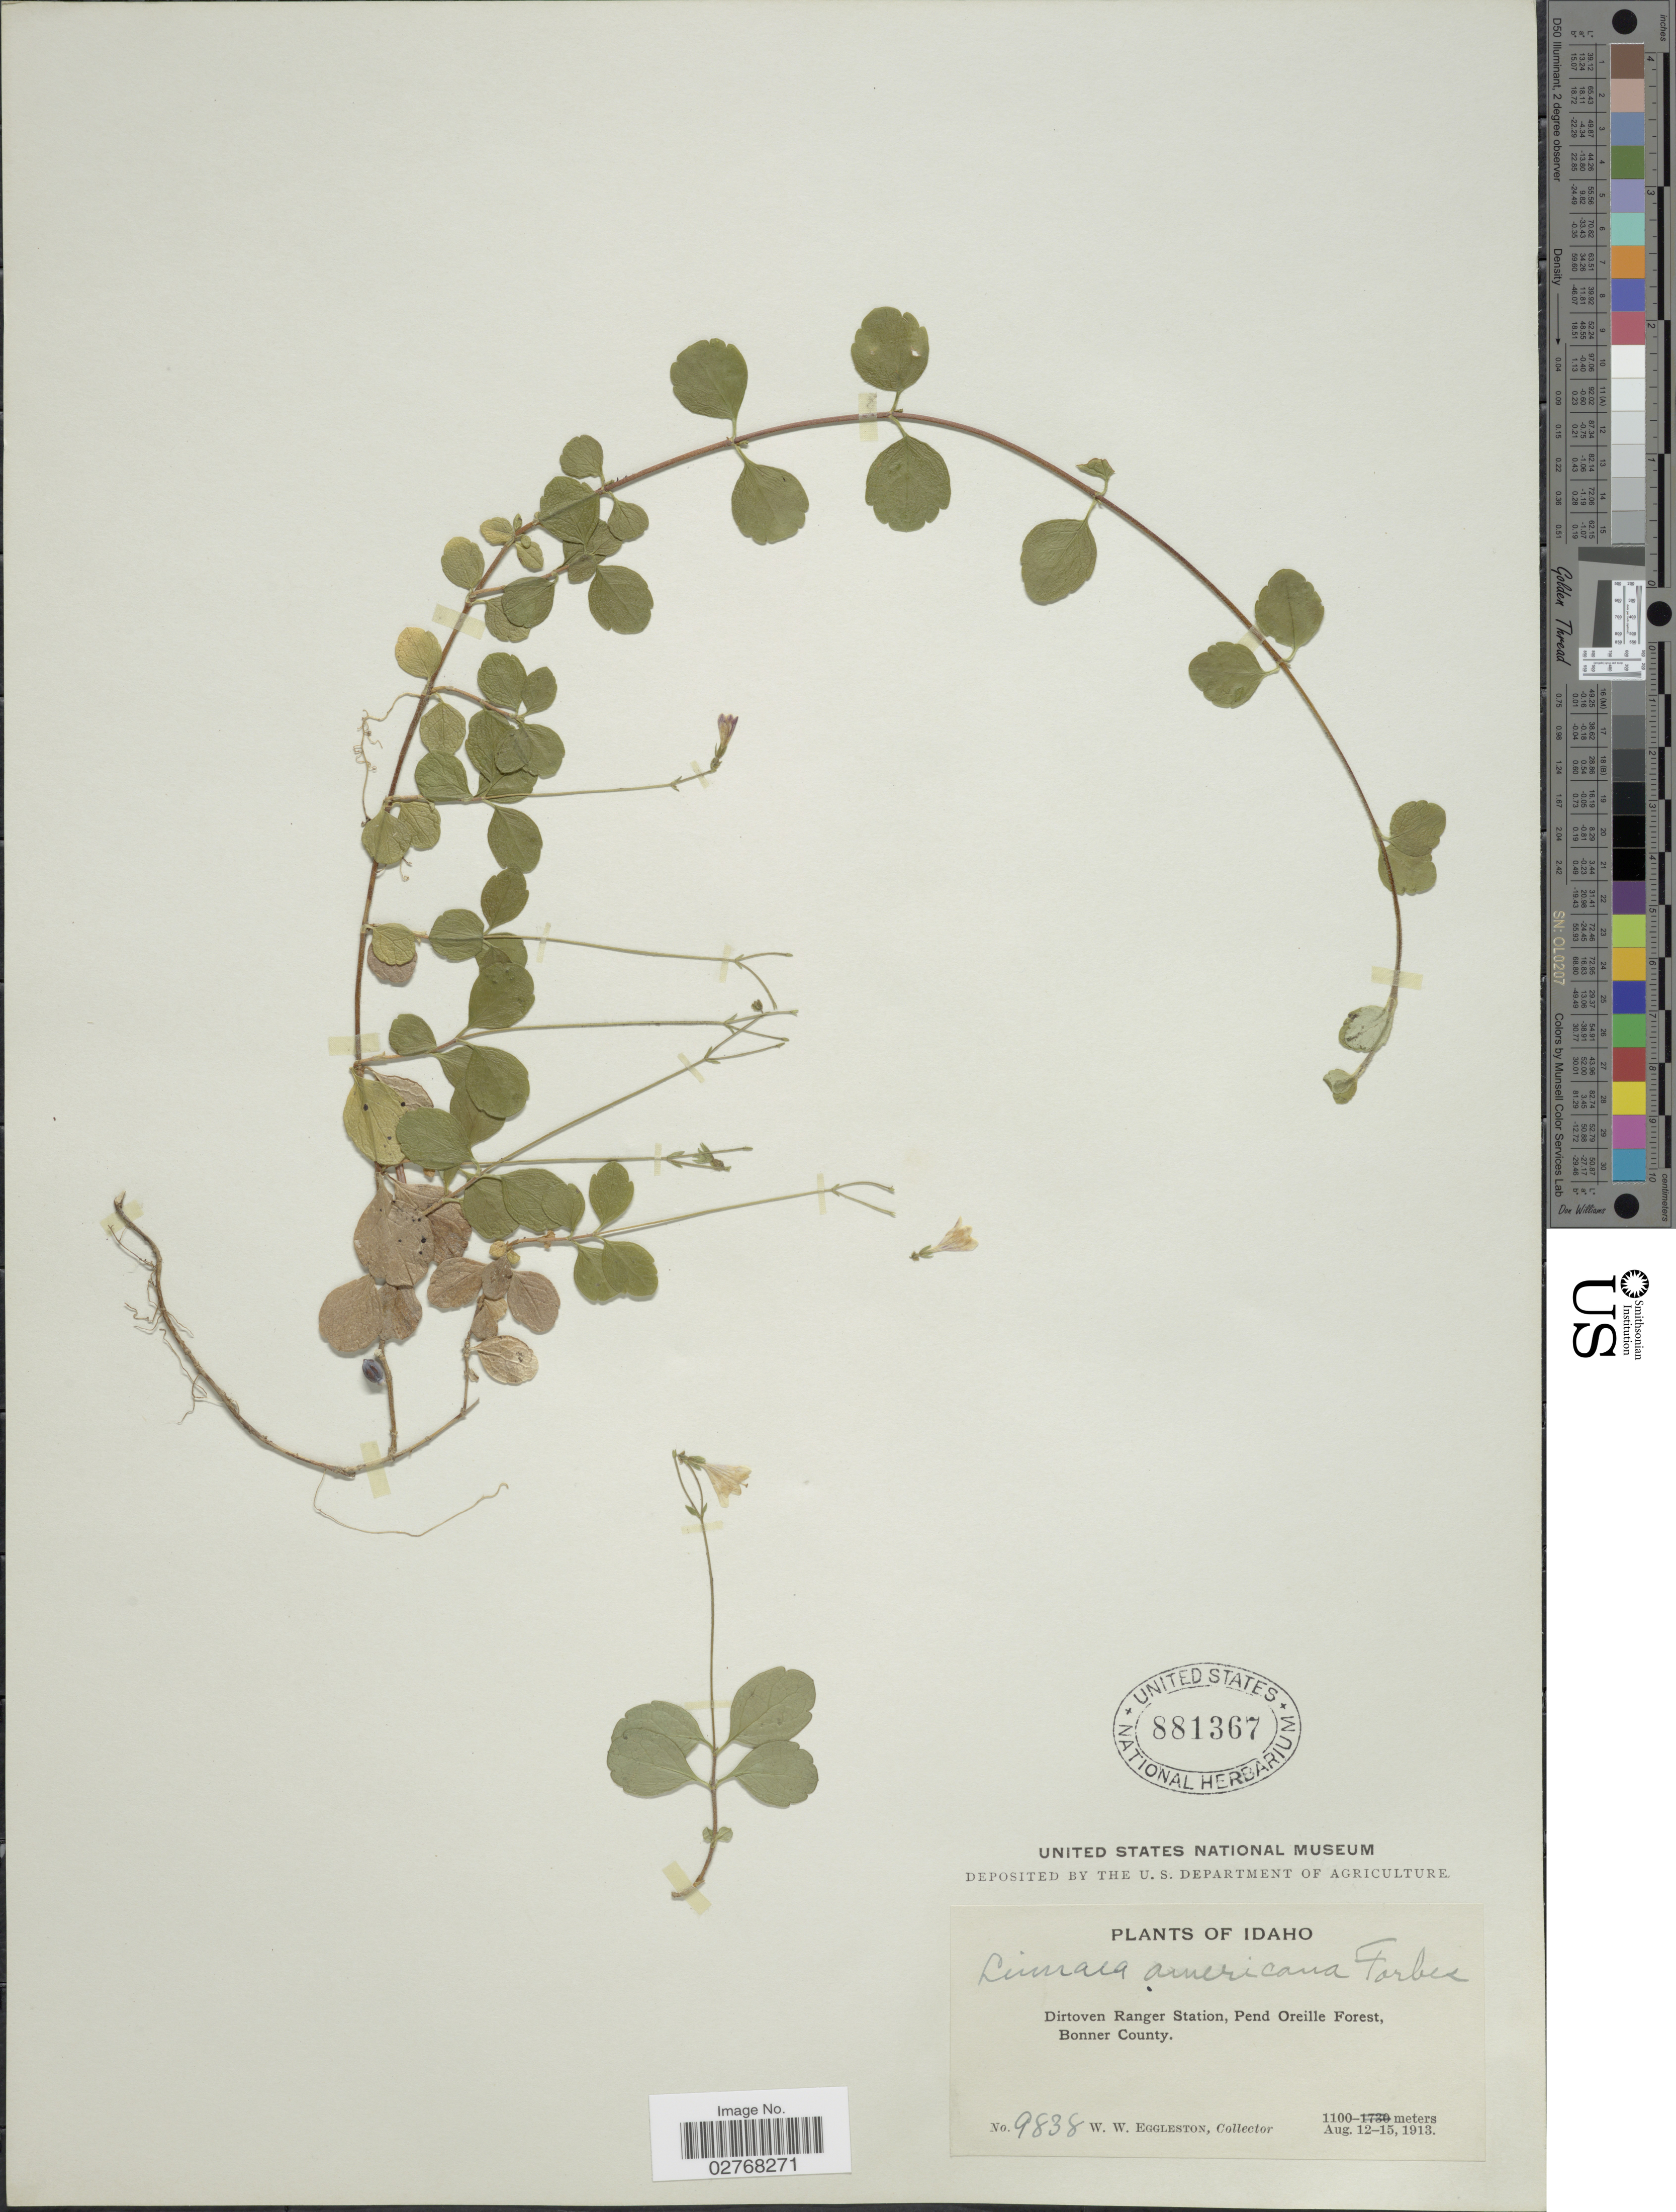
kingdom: Plantae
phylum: Tracheophyta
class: Magnoliopsida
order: Dipsacales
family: Caprifoliaceae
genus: Linnaea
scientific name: Linnaea borealis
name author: L.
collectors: W. W. Eggleston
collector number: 9838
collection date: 1913-08-12/1913-08-15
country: United States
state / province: Idaho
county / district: Bonner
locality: Dirtoven Ranger Station, Pend Oreille Forest.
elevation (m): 1100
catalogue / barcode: US 881367